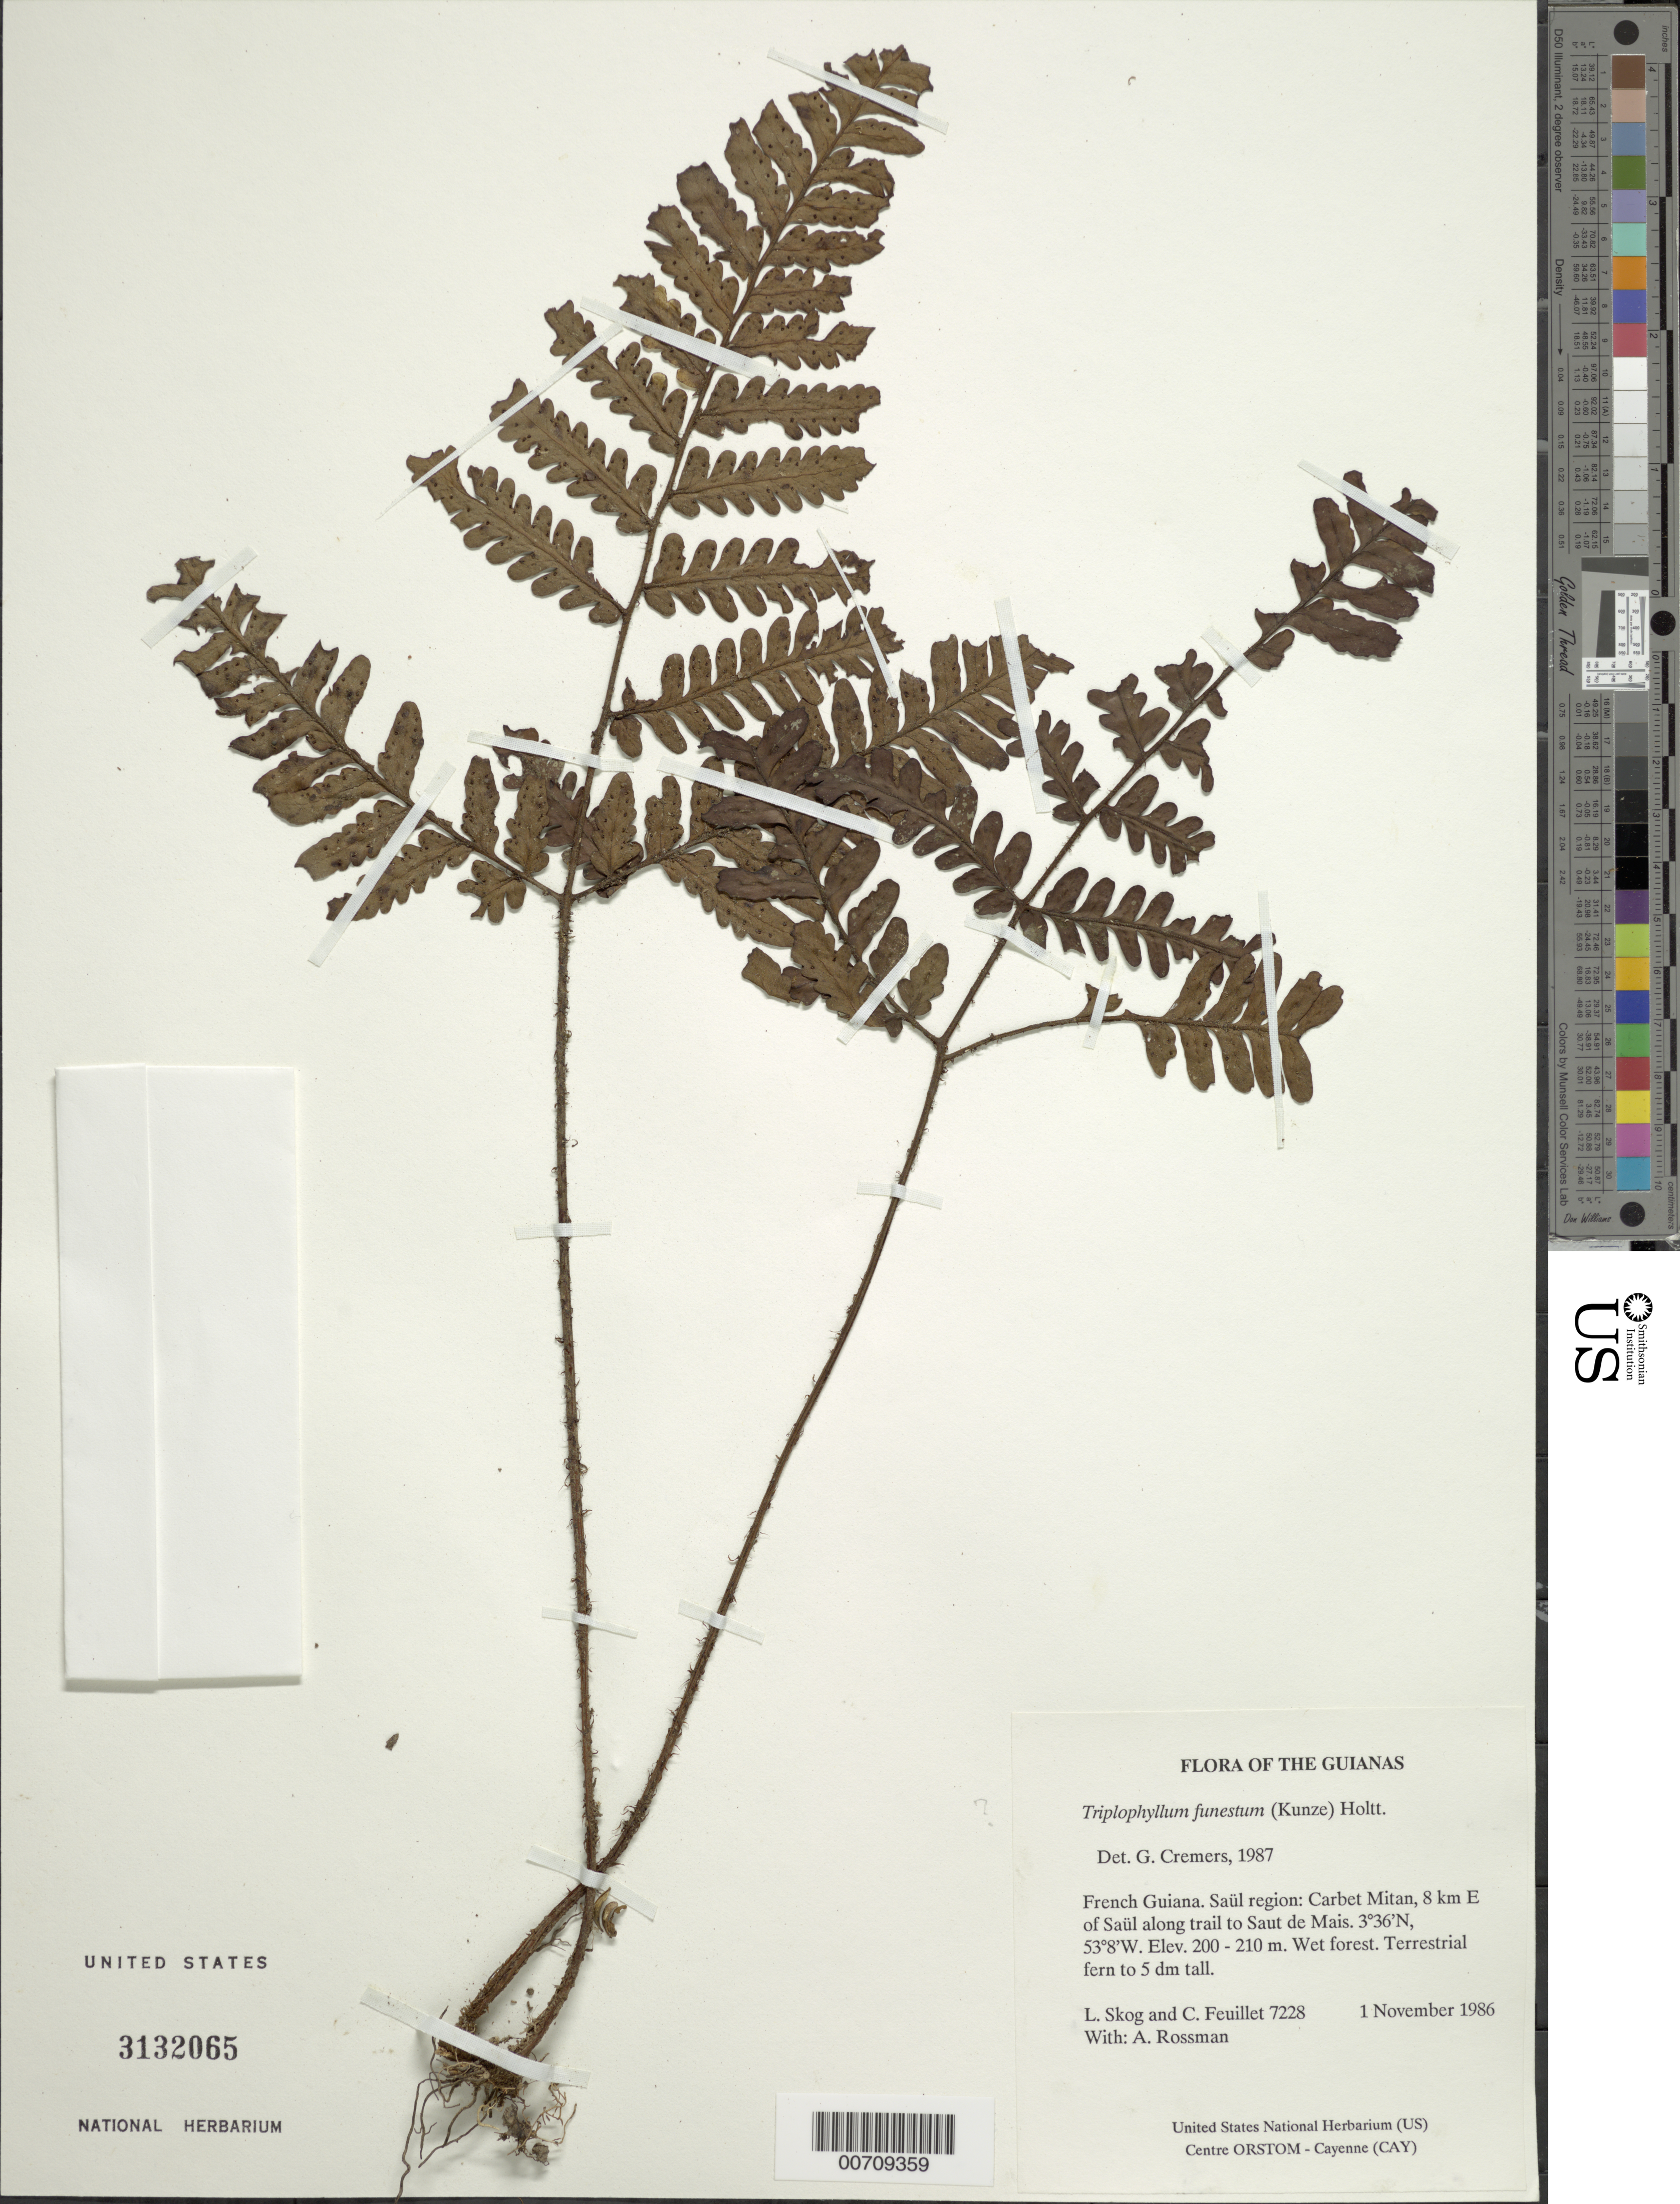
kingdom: Plantae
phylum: Tracheophyta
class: Polypodiopsida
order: Polypodiales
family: Tectariaceae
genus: Triplophyllum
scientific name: Triplophyllum crassifolium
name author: Holttum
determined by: Lellinger, David B., (BOT), Smithsonian Institution - National Museum of Natural History (UNITED STATES)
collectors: L. E. Skog, C. Feuillet & A. Rossman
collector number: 7228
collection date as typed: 1 November 1986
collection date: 1986-11-01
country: French Guiana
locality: Carbet Mitan, 8 km E of Saül along trail to Saut de Mais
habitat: Wet forest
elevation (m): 200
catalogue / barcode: US 3132065